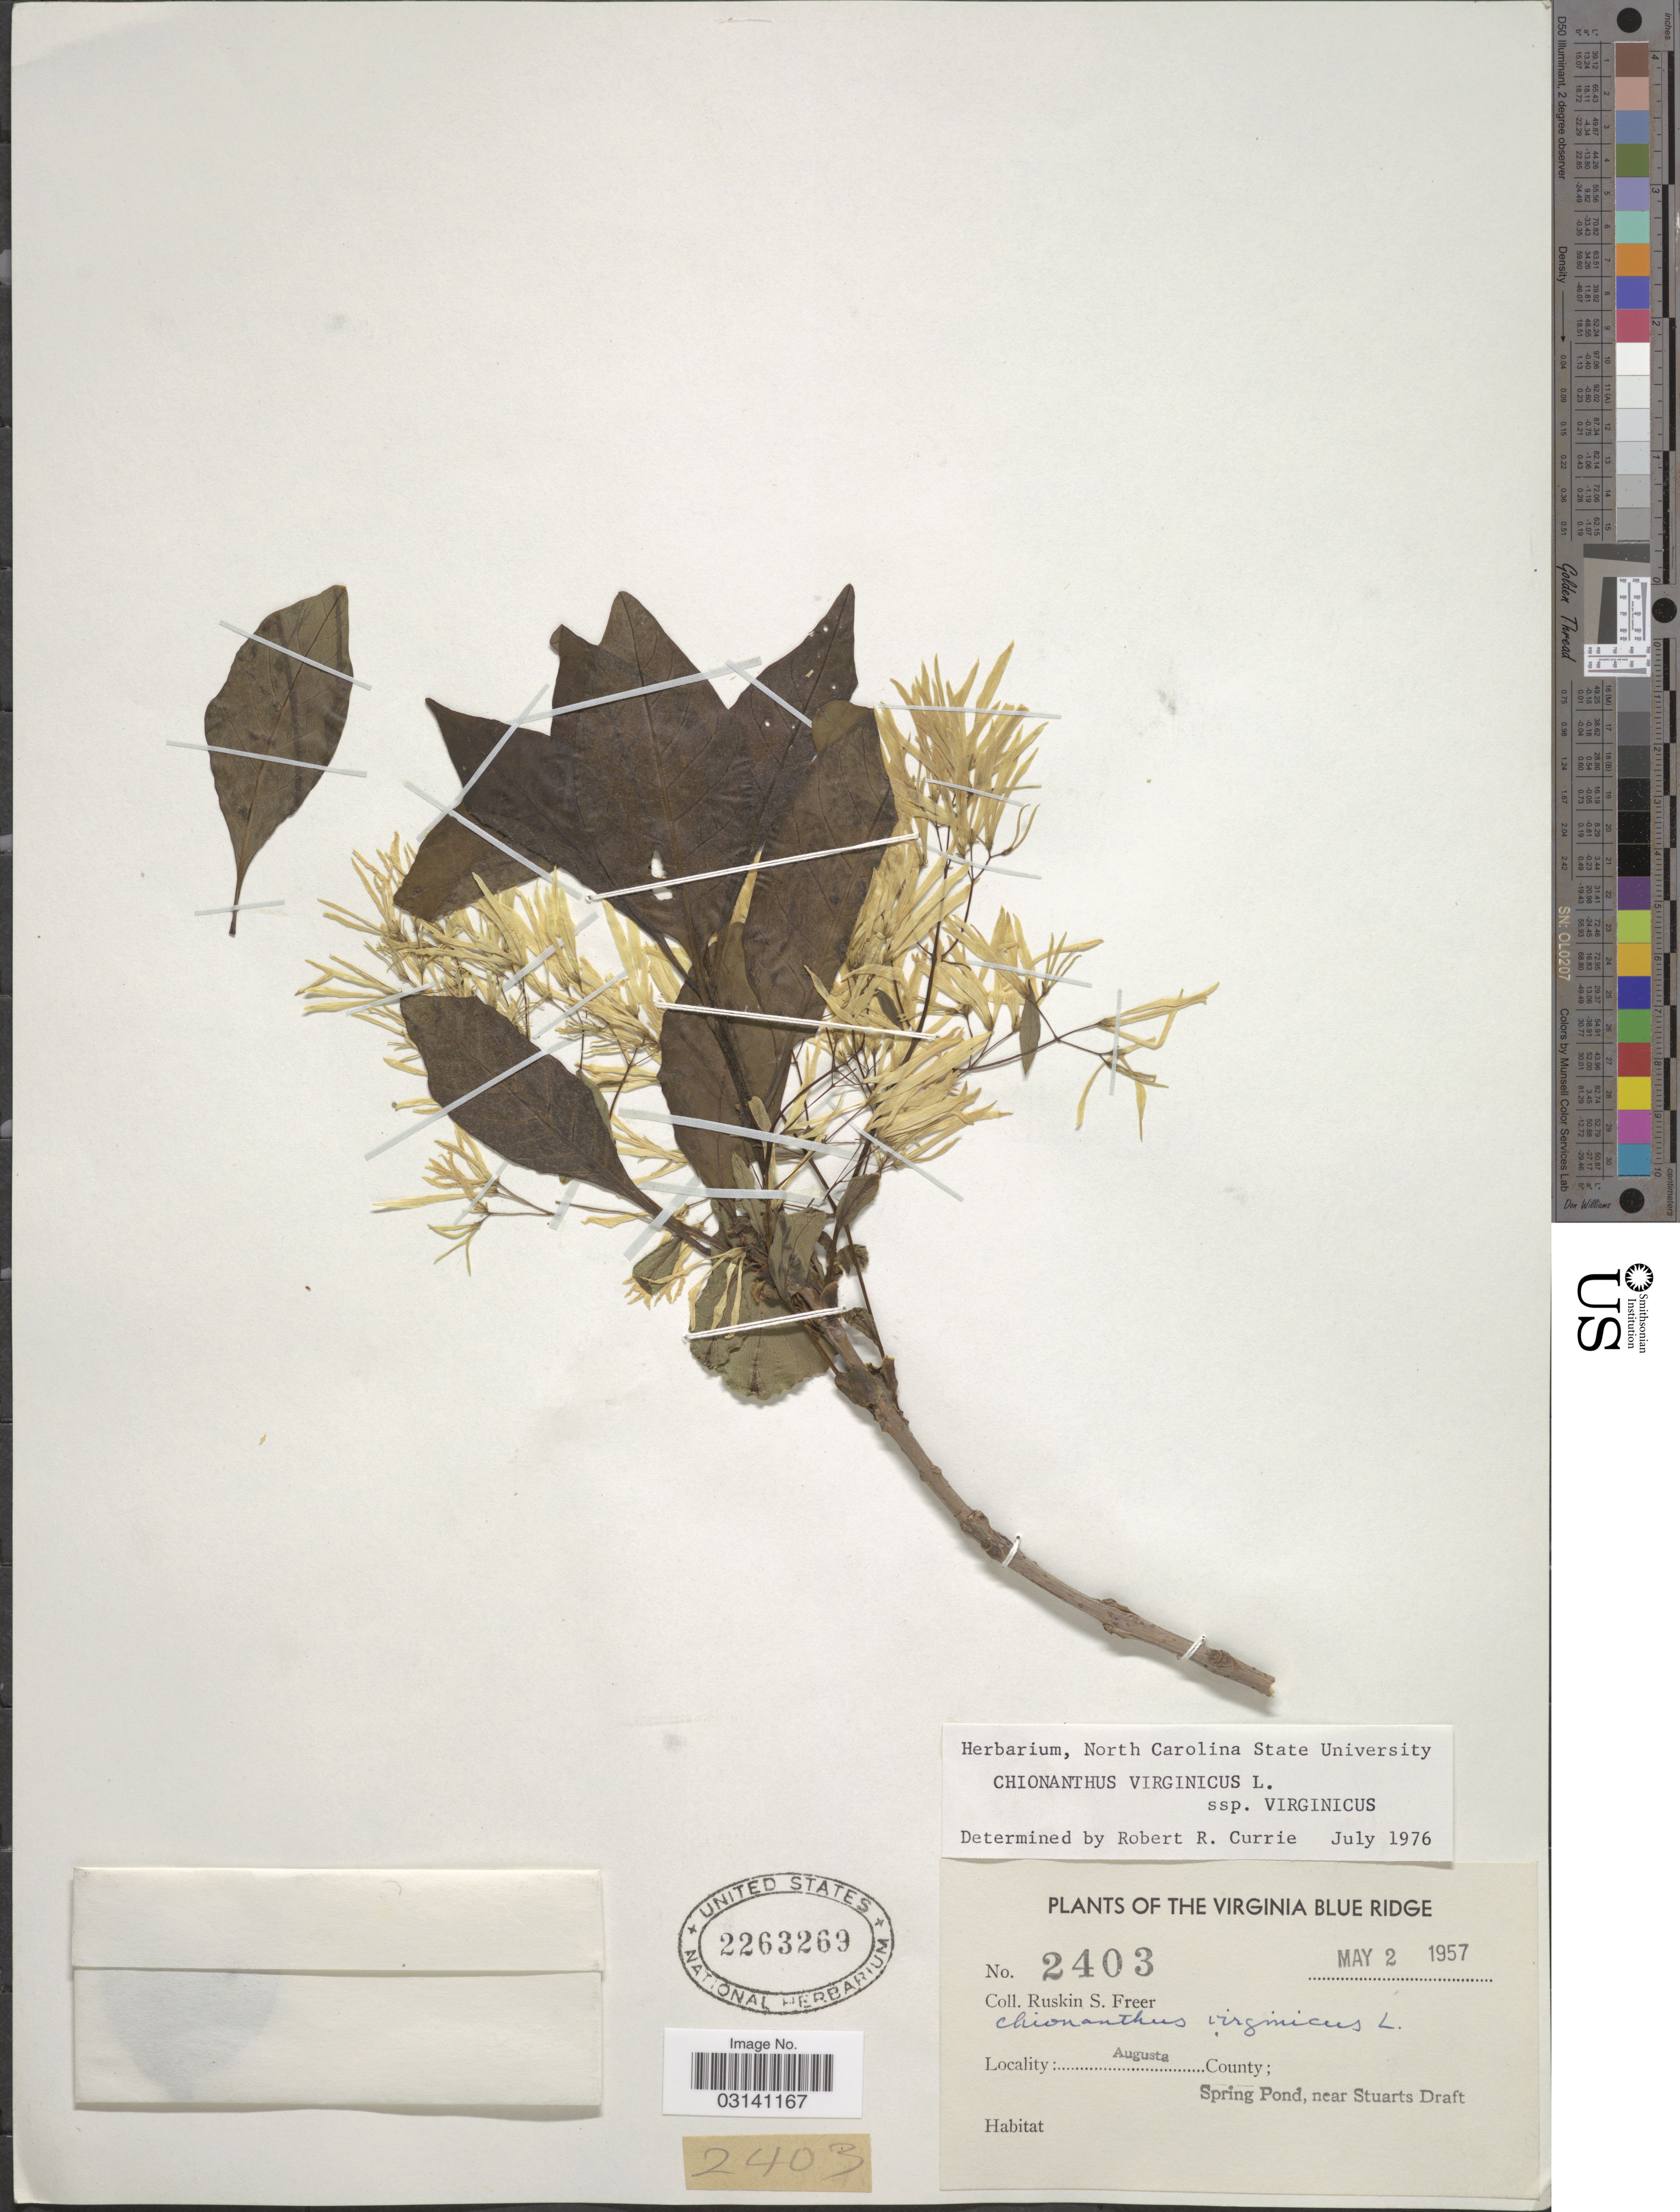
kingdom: Plantae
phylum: Tracheophyta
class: Magnoliopsida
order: Lamiales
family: Oleaceae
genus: Chionanthus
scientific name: Chionanthus virginicus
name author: L.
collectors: R. Freer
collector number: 2403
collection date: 1957-05-02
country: United States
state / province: Virginia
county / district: Augusta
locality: The Virginia Blue Ridge. Augusta County; Spring Pond, near Stuarts Draft.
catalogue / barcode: US 2263269